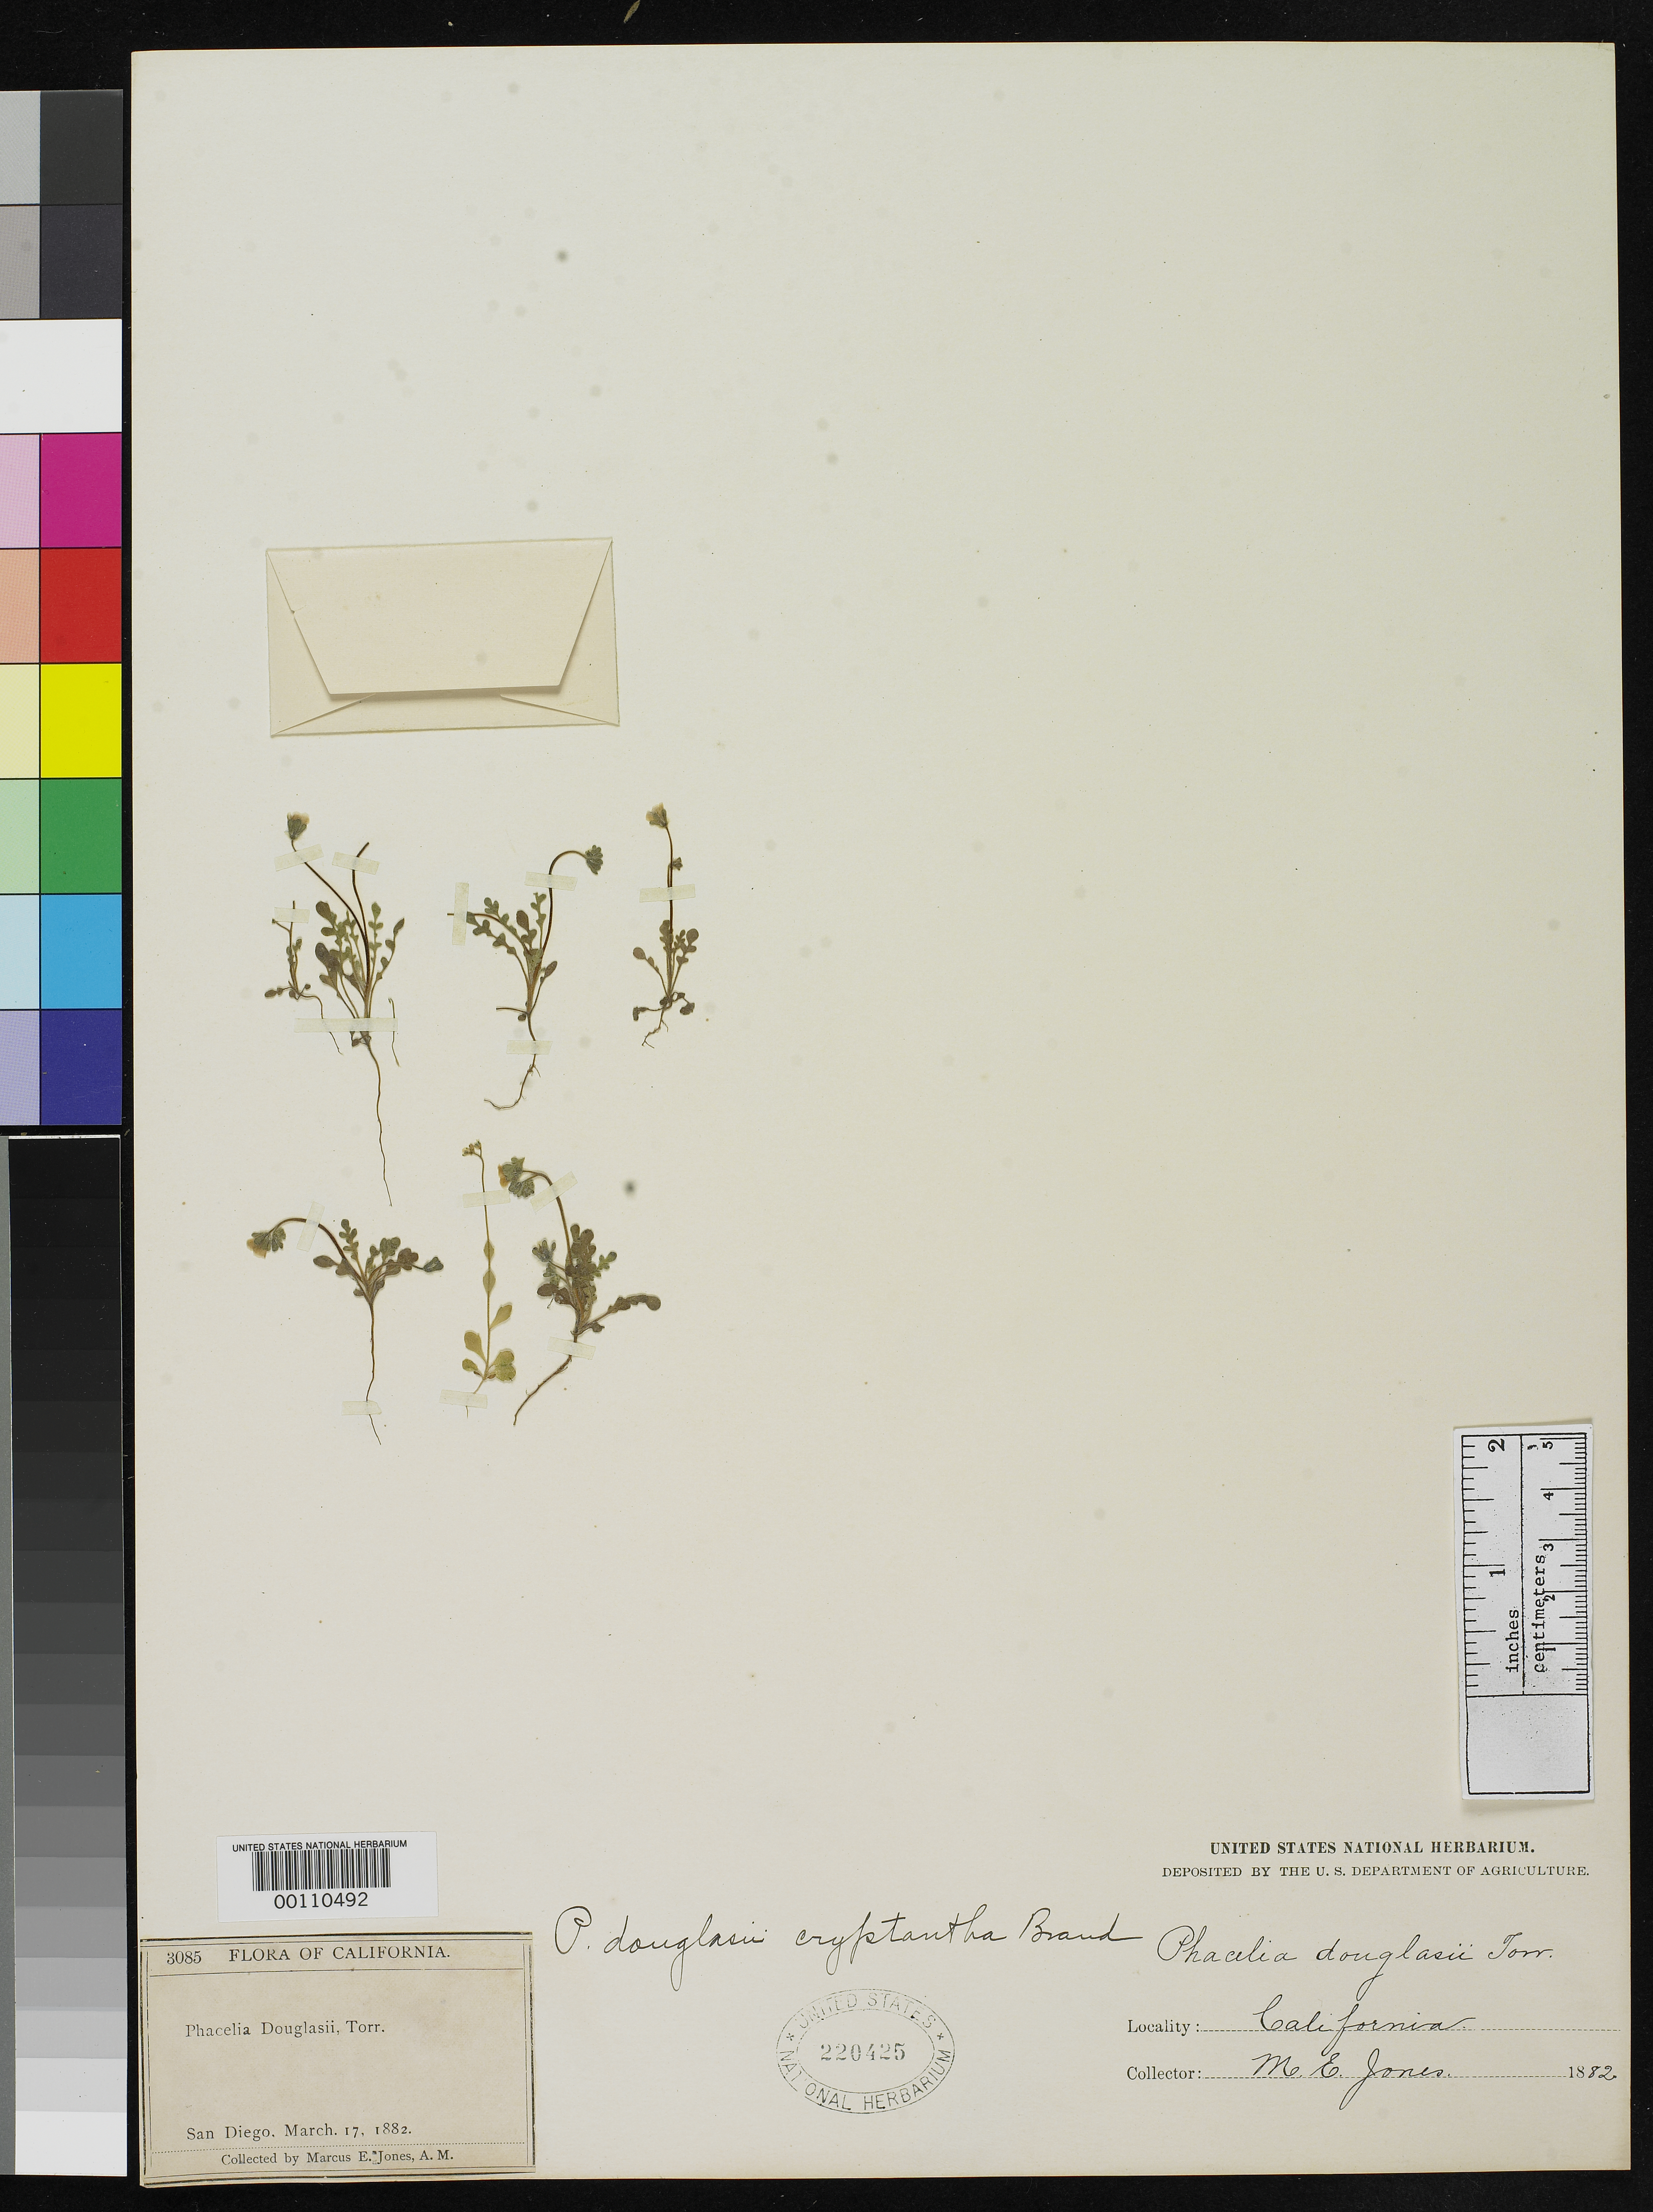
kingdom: Plantae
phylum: Tracheophyta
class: Magnoliopsida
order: Boraginales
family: Hydrophyllaceae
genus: Phacelia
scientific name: Phacelia douglasii var. cryptantha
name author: Brand in Engl.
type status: Isosyntype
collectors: M. E. Jones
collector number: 3085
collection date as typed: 17 Mar 1882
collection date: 1882-03-17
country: United States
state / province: California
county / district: San Diego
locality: San Diego.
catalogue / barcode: US 220425